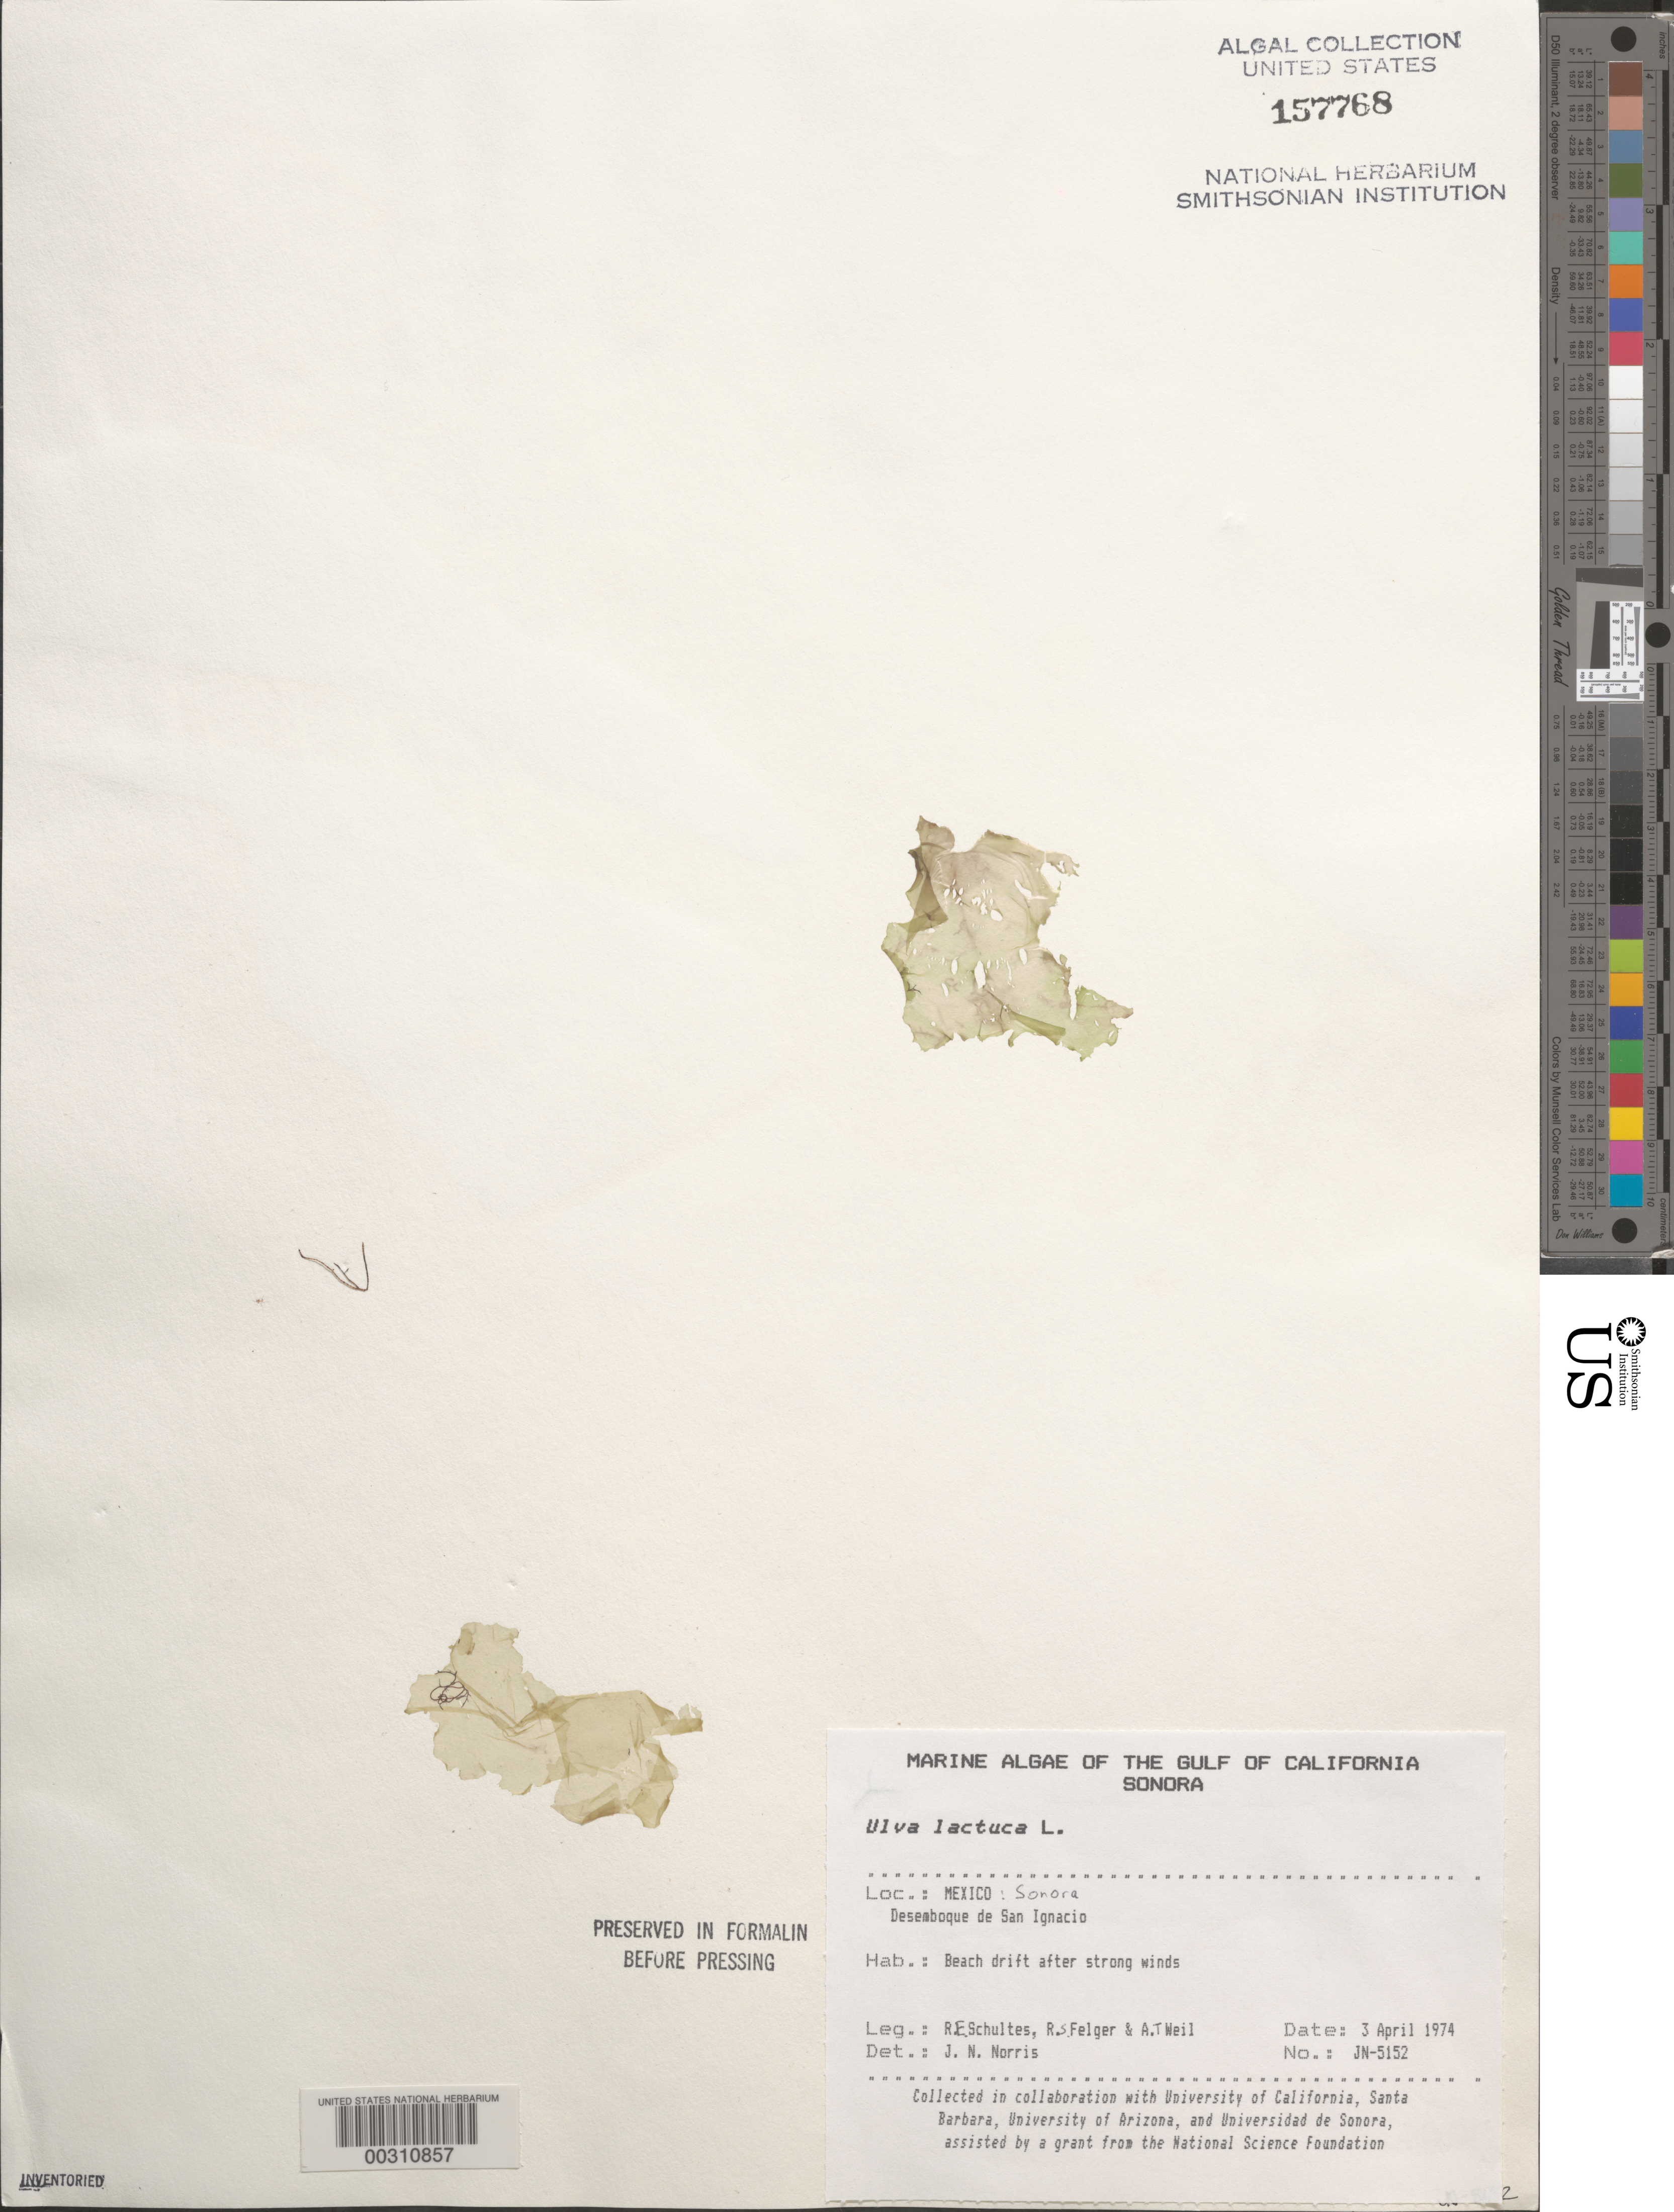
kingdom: Plantae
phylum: Chlorophyta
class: Ulvophyceae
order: Ulvales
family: Ulvaceae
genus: Ulva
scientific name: Ulva lactuca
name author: L.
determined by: Norris, James N.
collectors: R. E. Schultes, R. S. Felger & A. T. Weil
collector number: JN-5152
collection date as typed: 03 Apr 1974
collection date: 1974-04-03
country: Mexico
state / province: Sonora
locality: Desemboque de San Ignacio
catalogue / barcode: US 157768